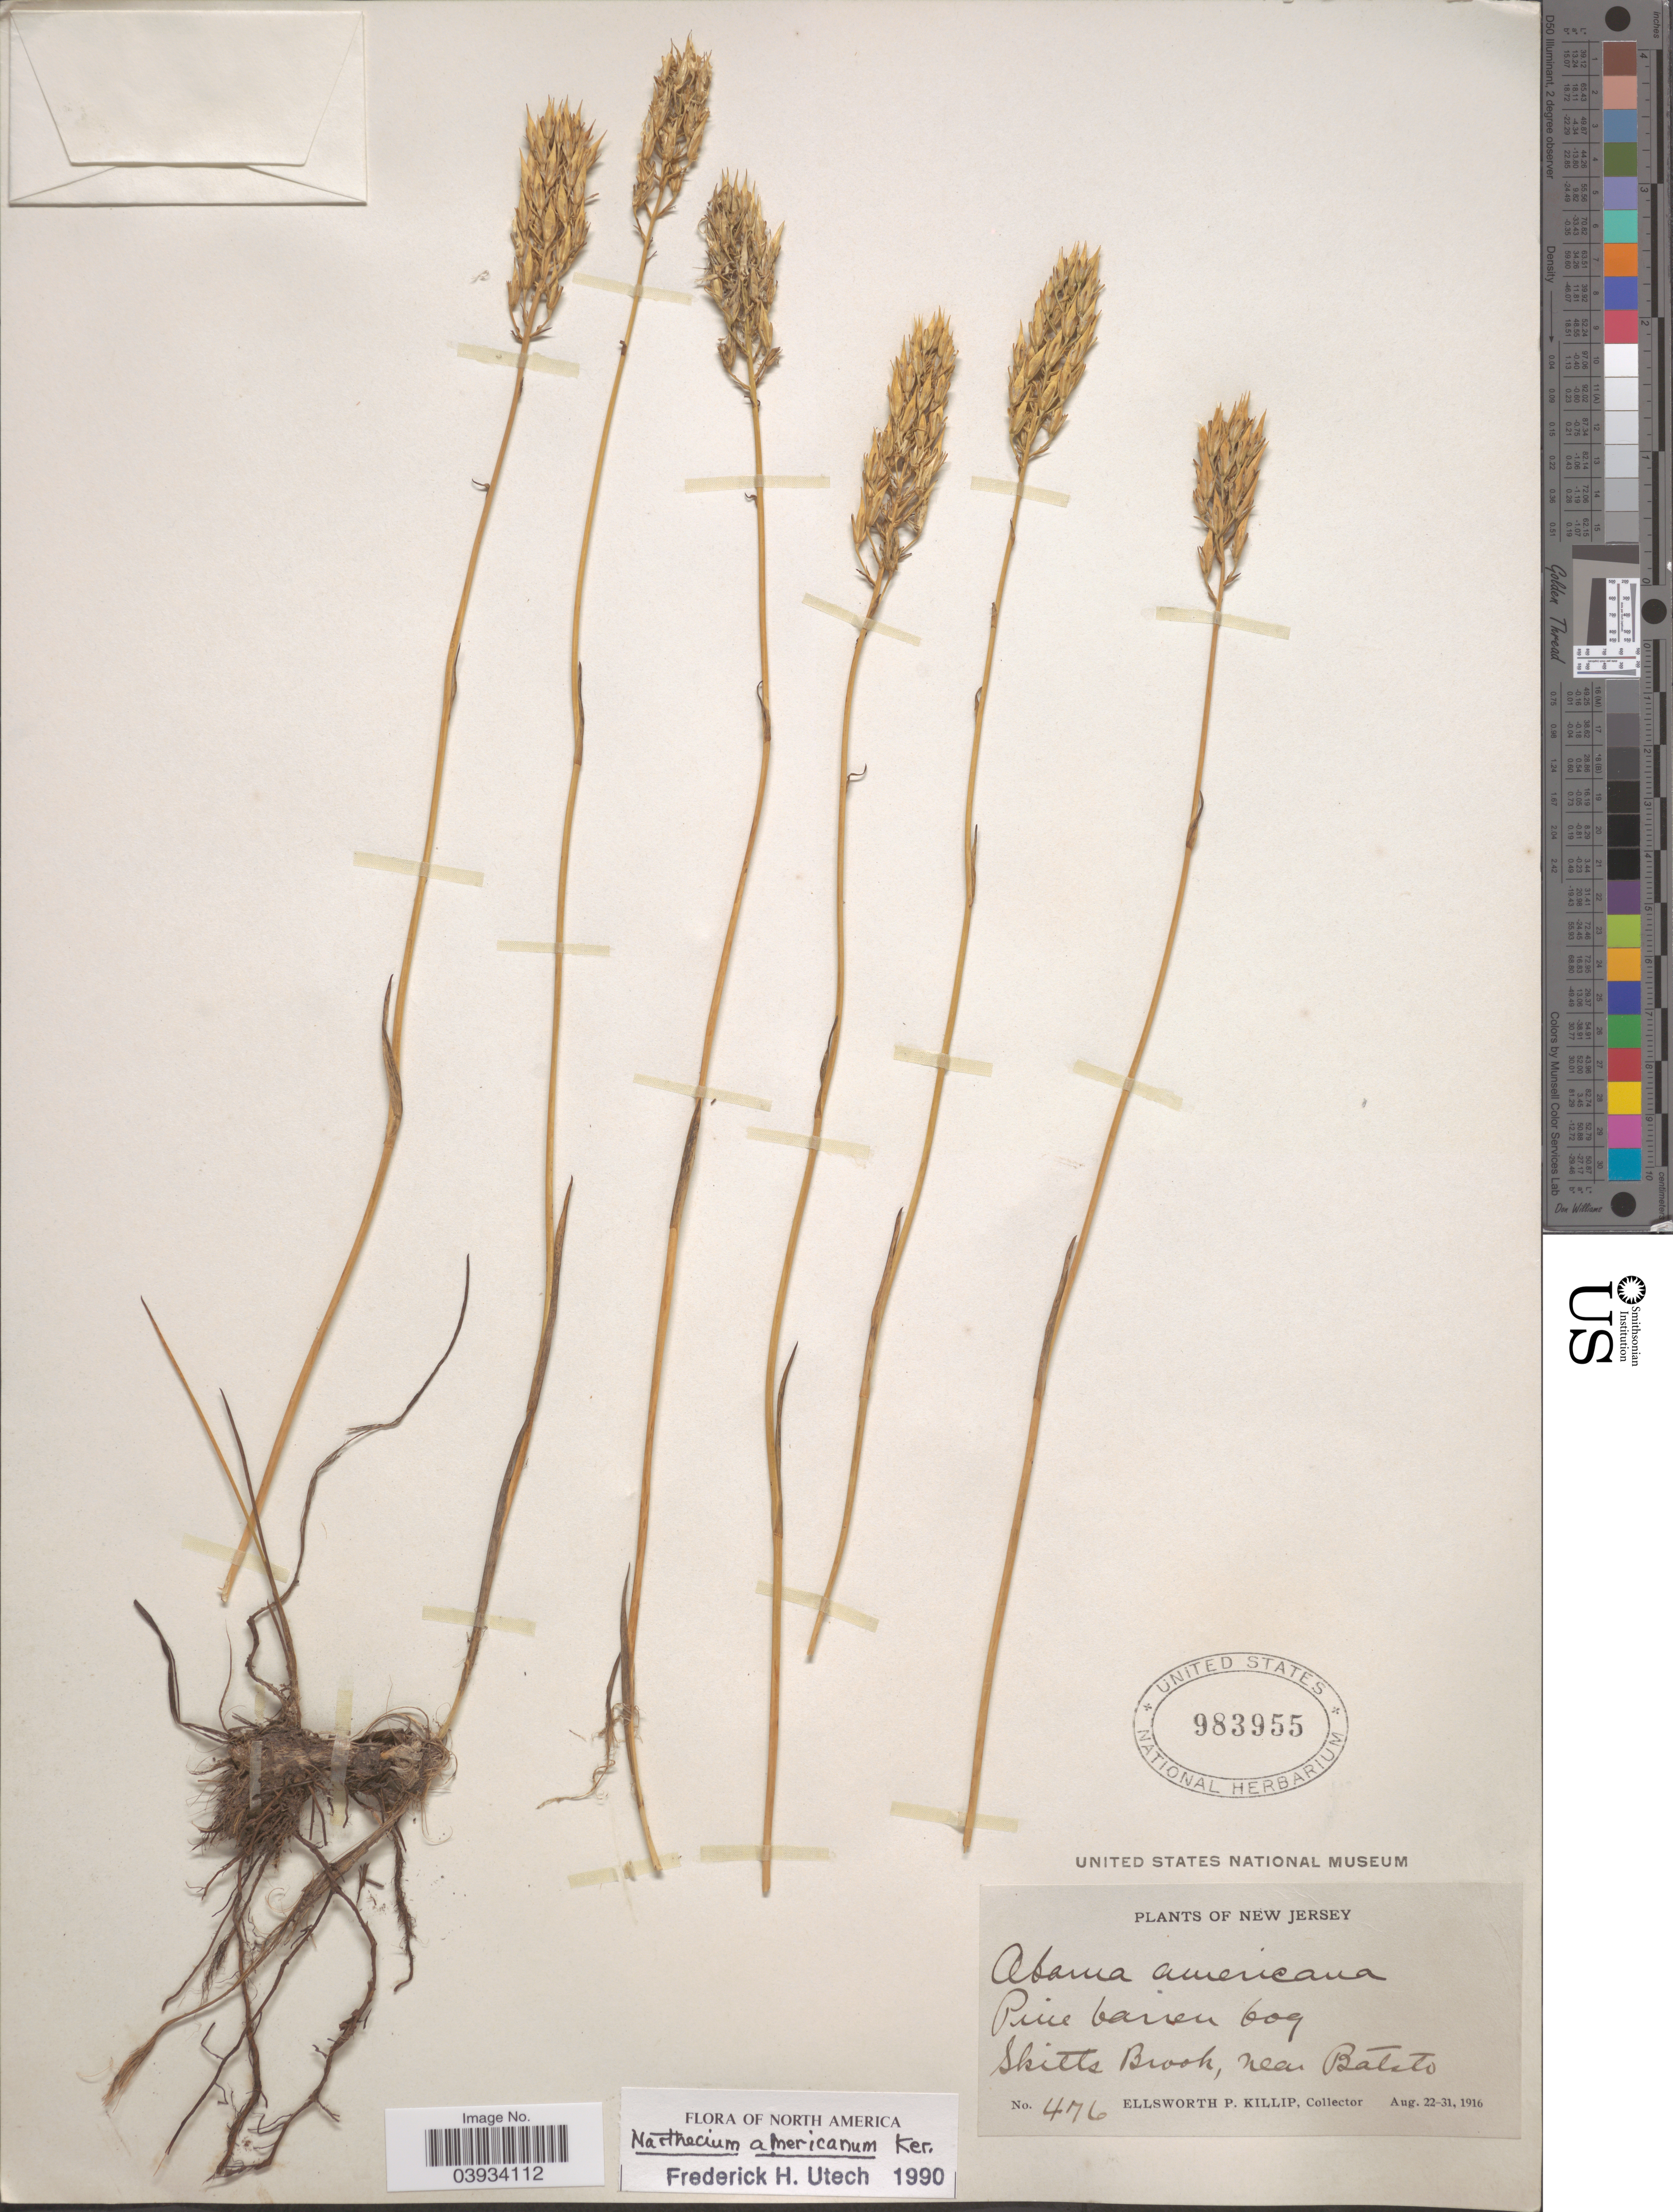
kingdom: Plantae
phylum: Tracheophyta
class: Liliopsida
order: Dioscoreales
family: Nartheciaceae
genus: Narthecium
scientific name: Narthecium americanum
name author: Ker Gawl.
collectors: E. P. Killip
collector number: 476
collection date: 1916-08-22/1916-08-31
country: United States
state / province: New Jersey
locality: Skitts Brook, near Batsto.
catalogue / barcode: US 983955